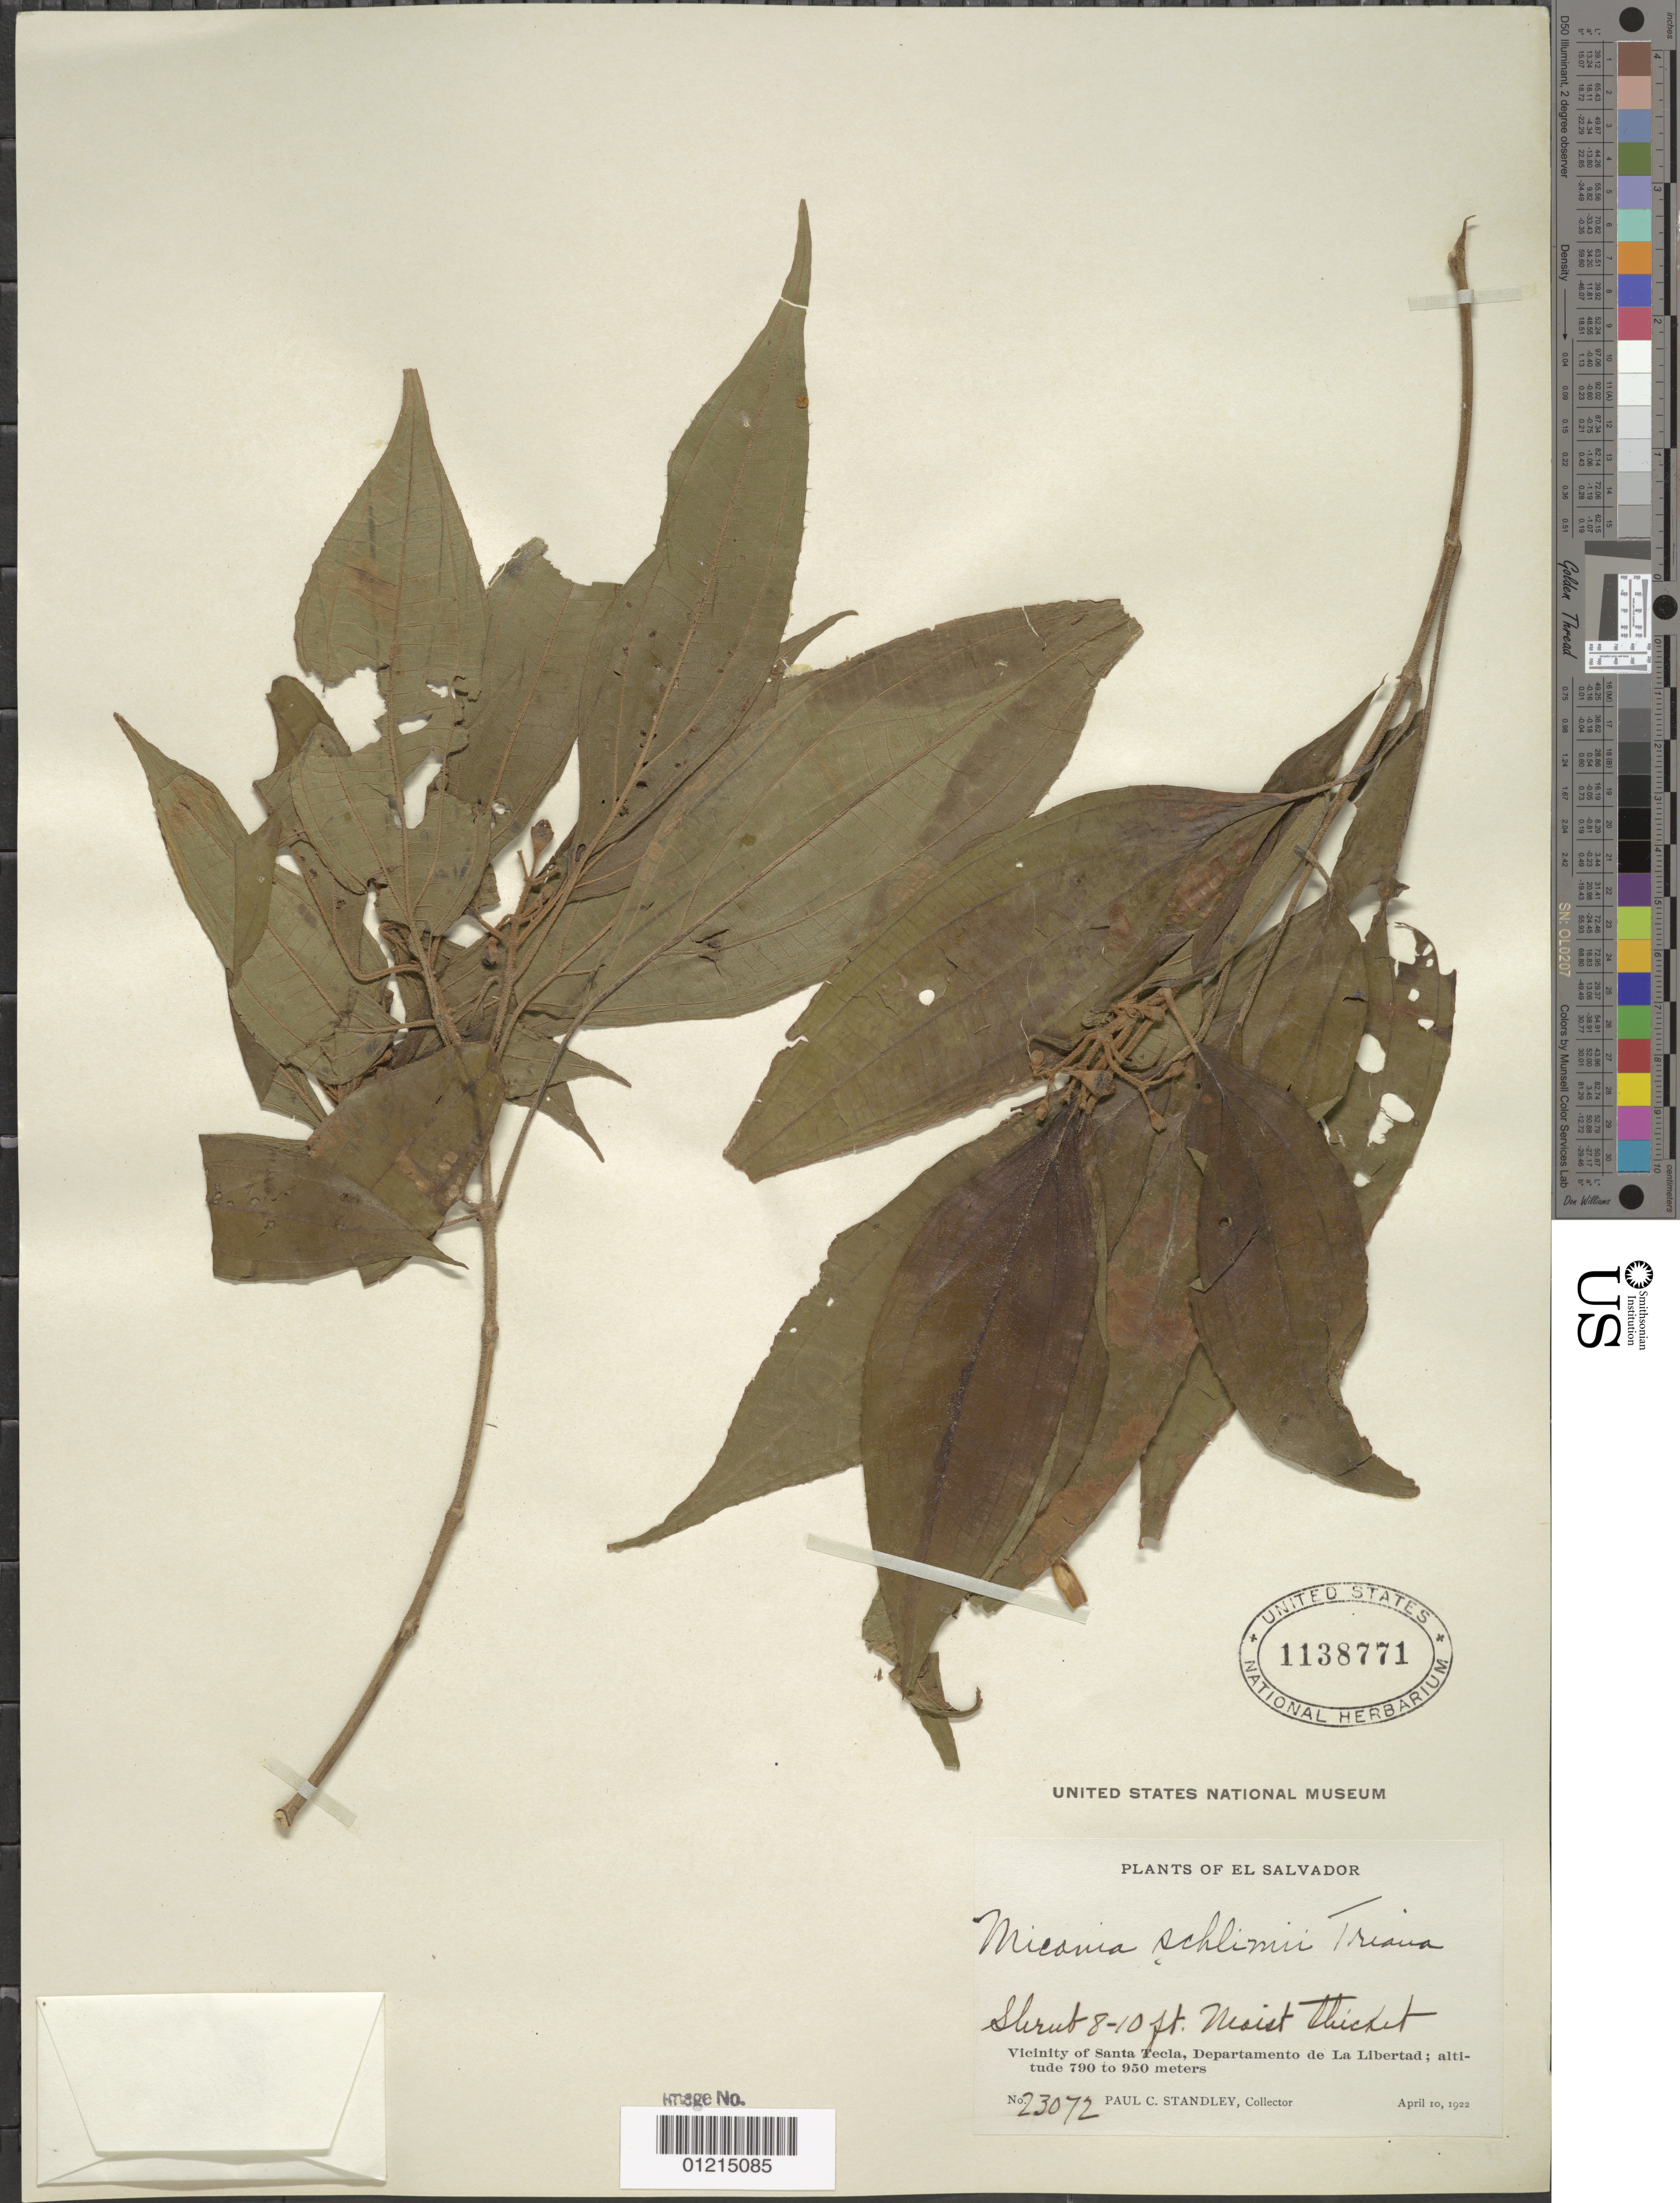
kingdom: Plantae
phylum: Tracheophyta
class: Magnoliopsida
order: Myrtales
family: Melastomataceae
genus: Miconia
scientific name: Miconia schlimii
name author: Triana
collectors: P. C. Standley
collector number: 23072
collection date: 1922-04-10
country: El Salvador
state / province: La Libertad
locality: Vicinity of Santa Tecla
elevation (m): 790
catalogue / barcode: US 1138771